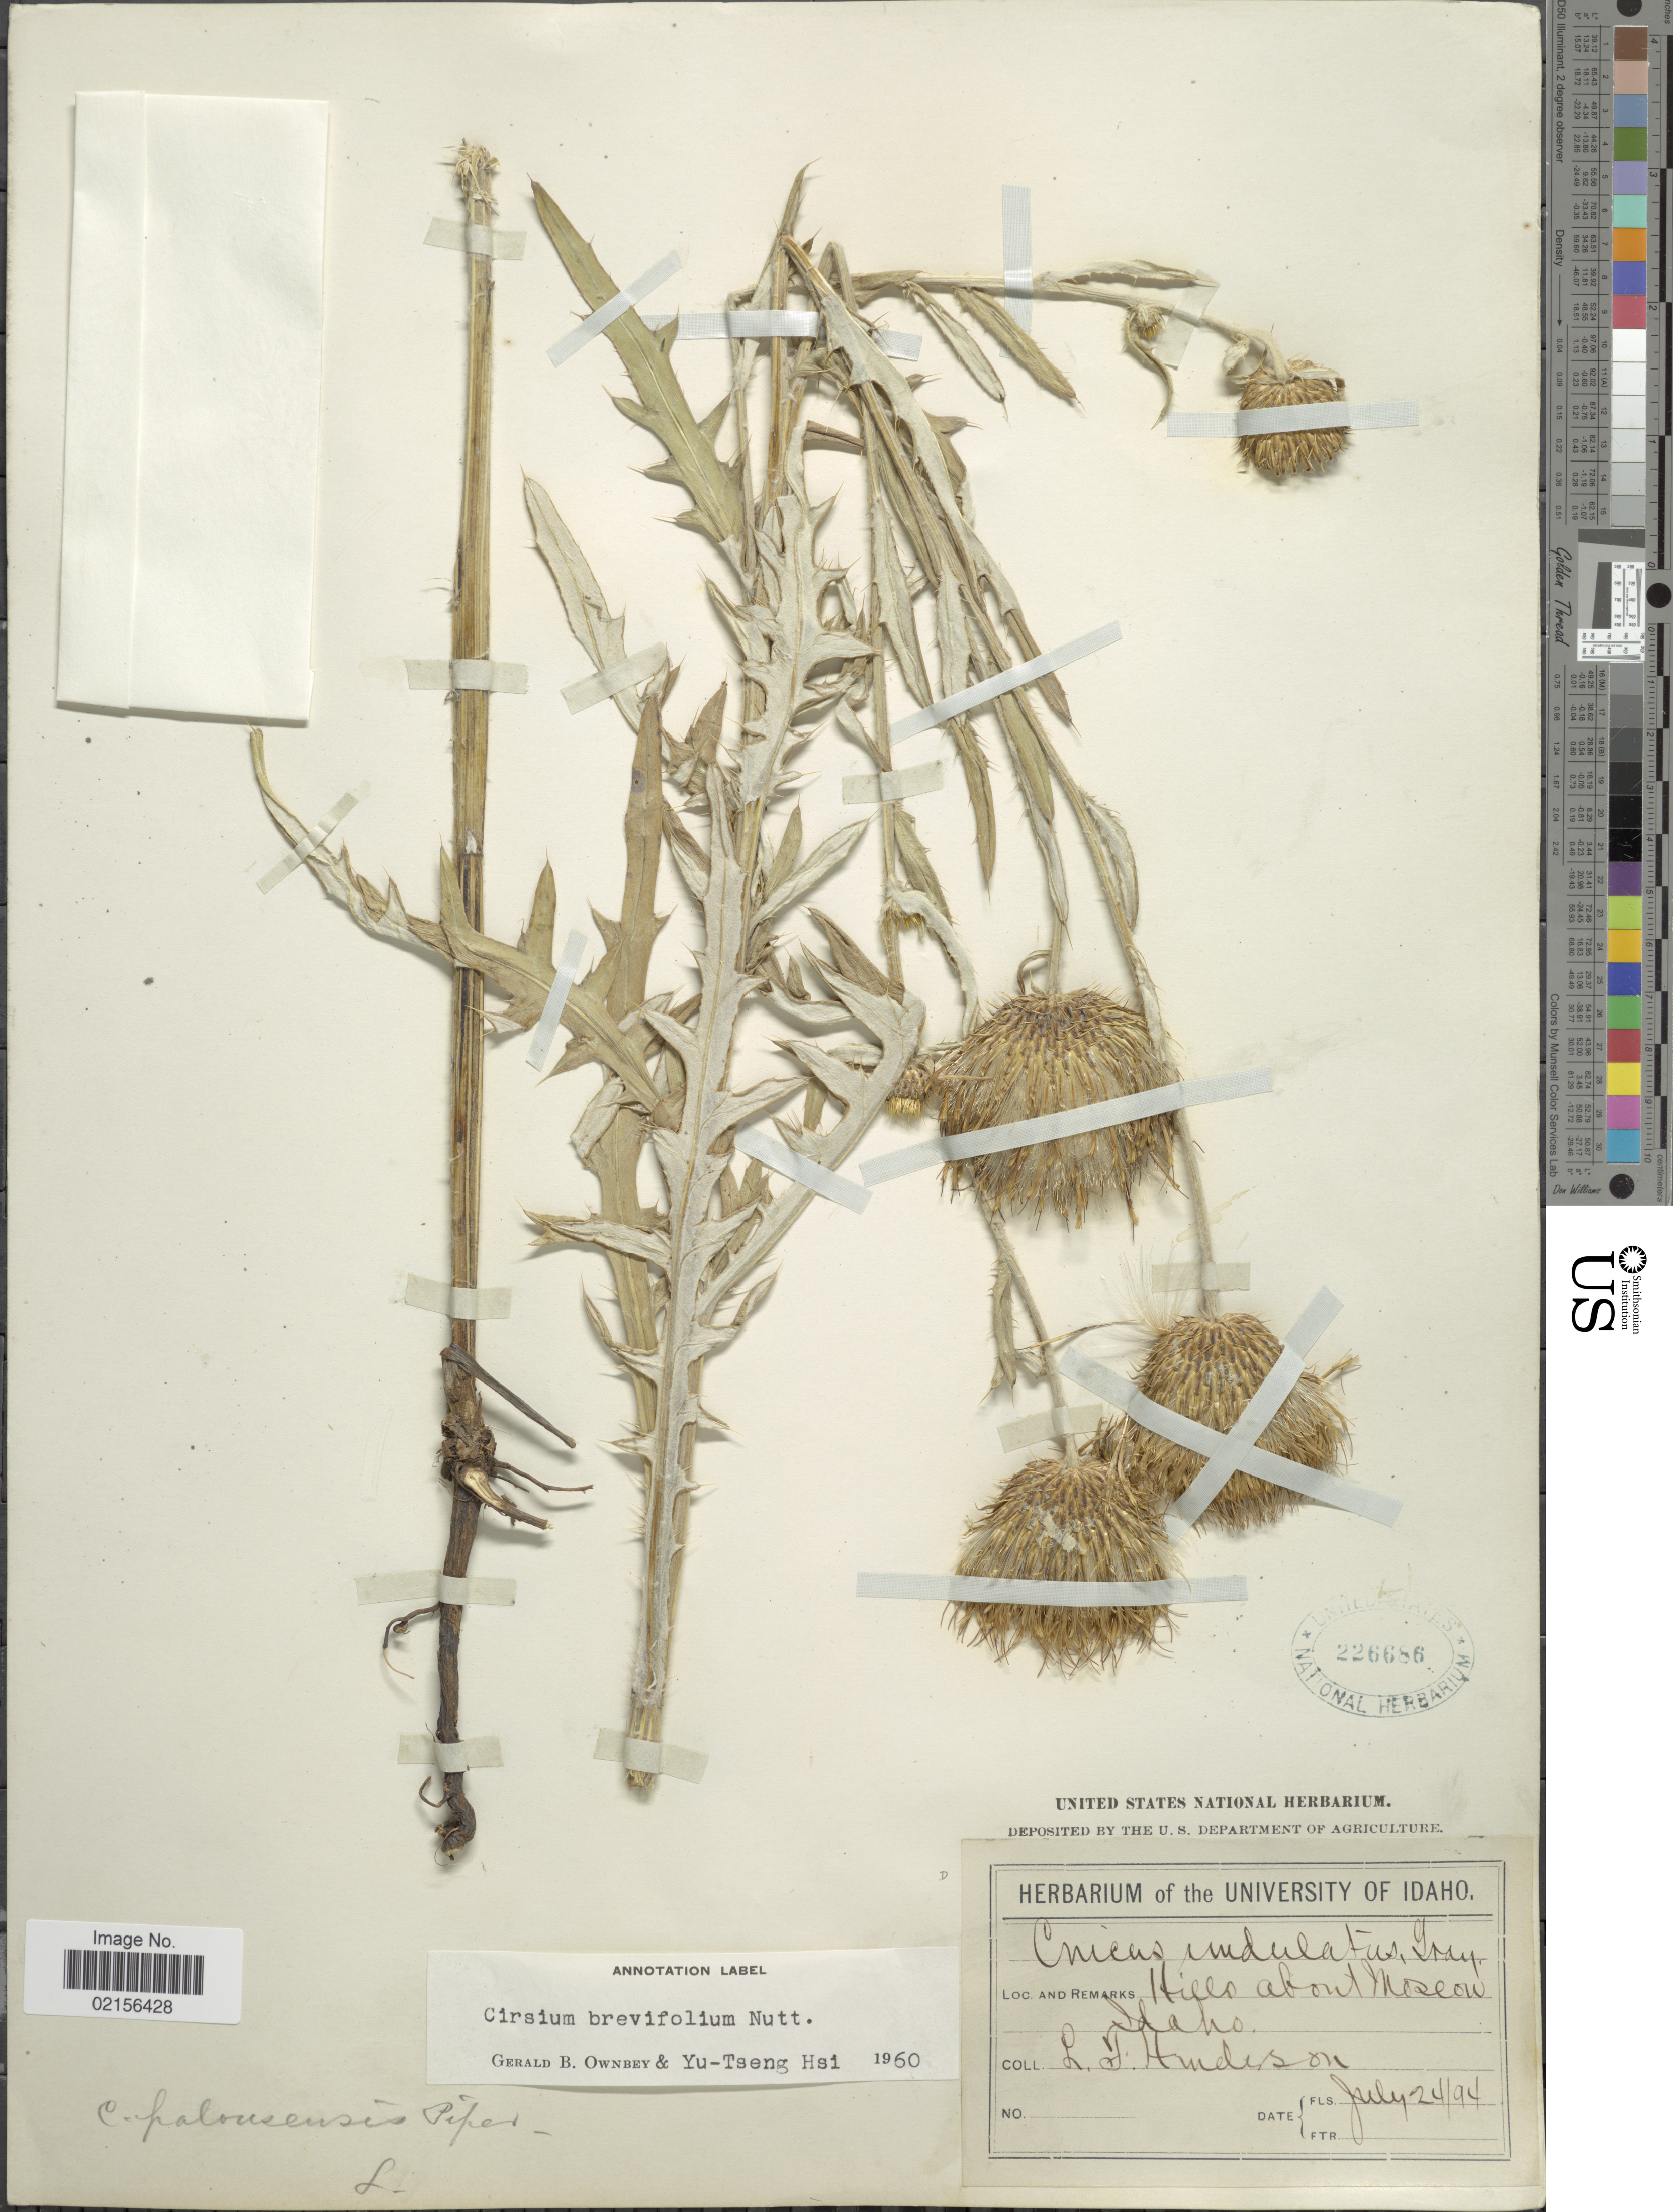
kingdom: Plantae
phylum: Tracheophyta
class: Magnoliopsida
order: Asterales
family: Asteraceae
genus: Cirsium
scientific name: Cirsium brevifolium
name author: Nutt.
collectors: L. Henderson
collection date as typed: Transcribed d/m/y: 24/7/94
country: United States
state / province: Idaho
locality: Hills about Moscow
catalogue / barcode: US 226686